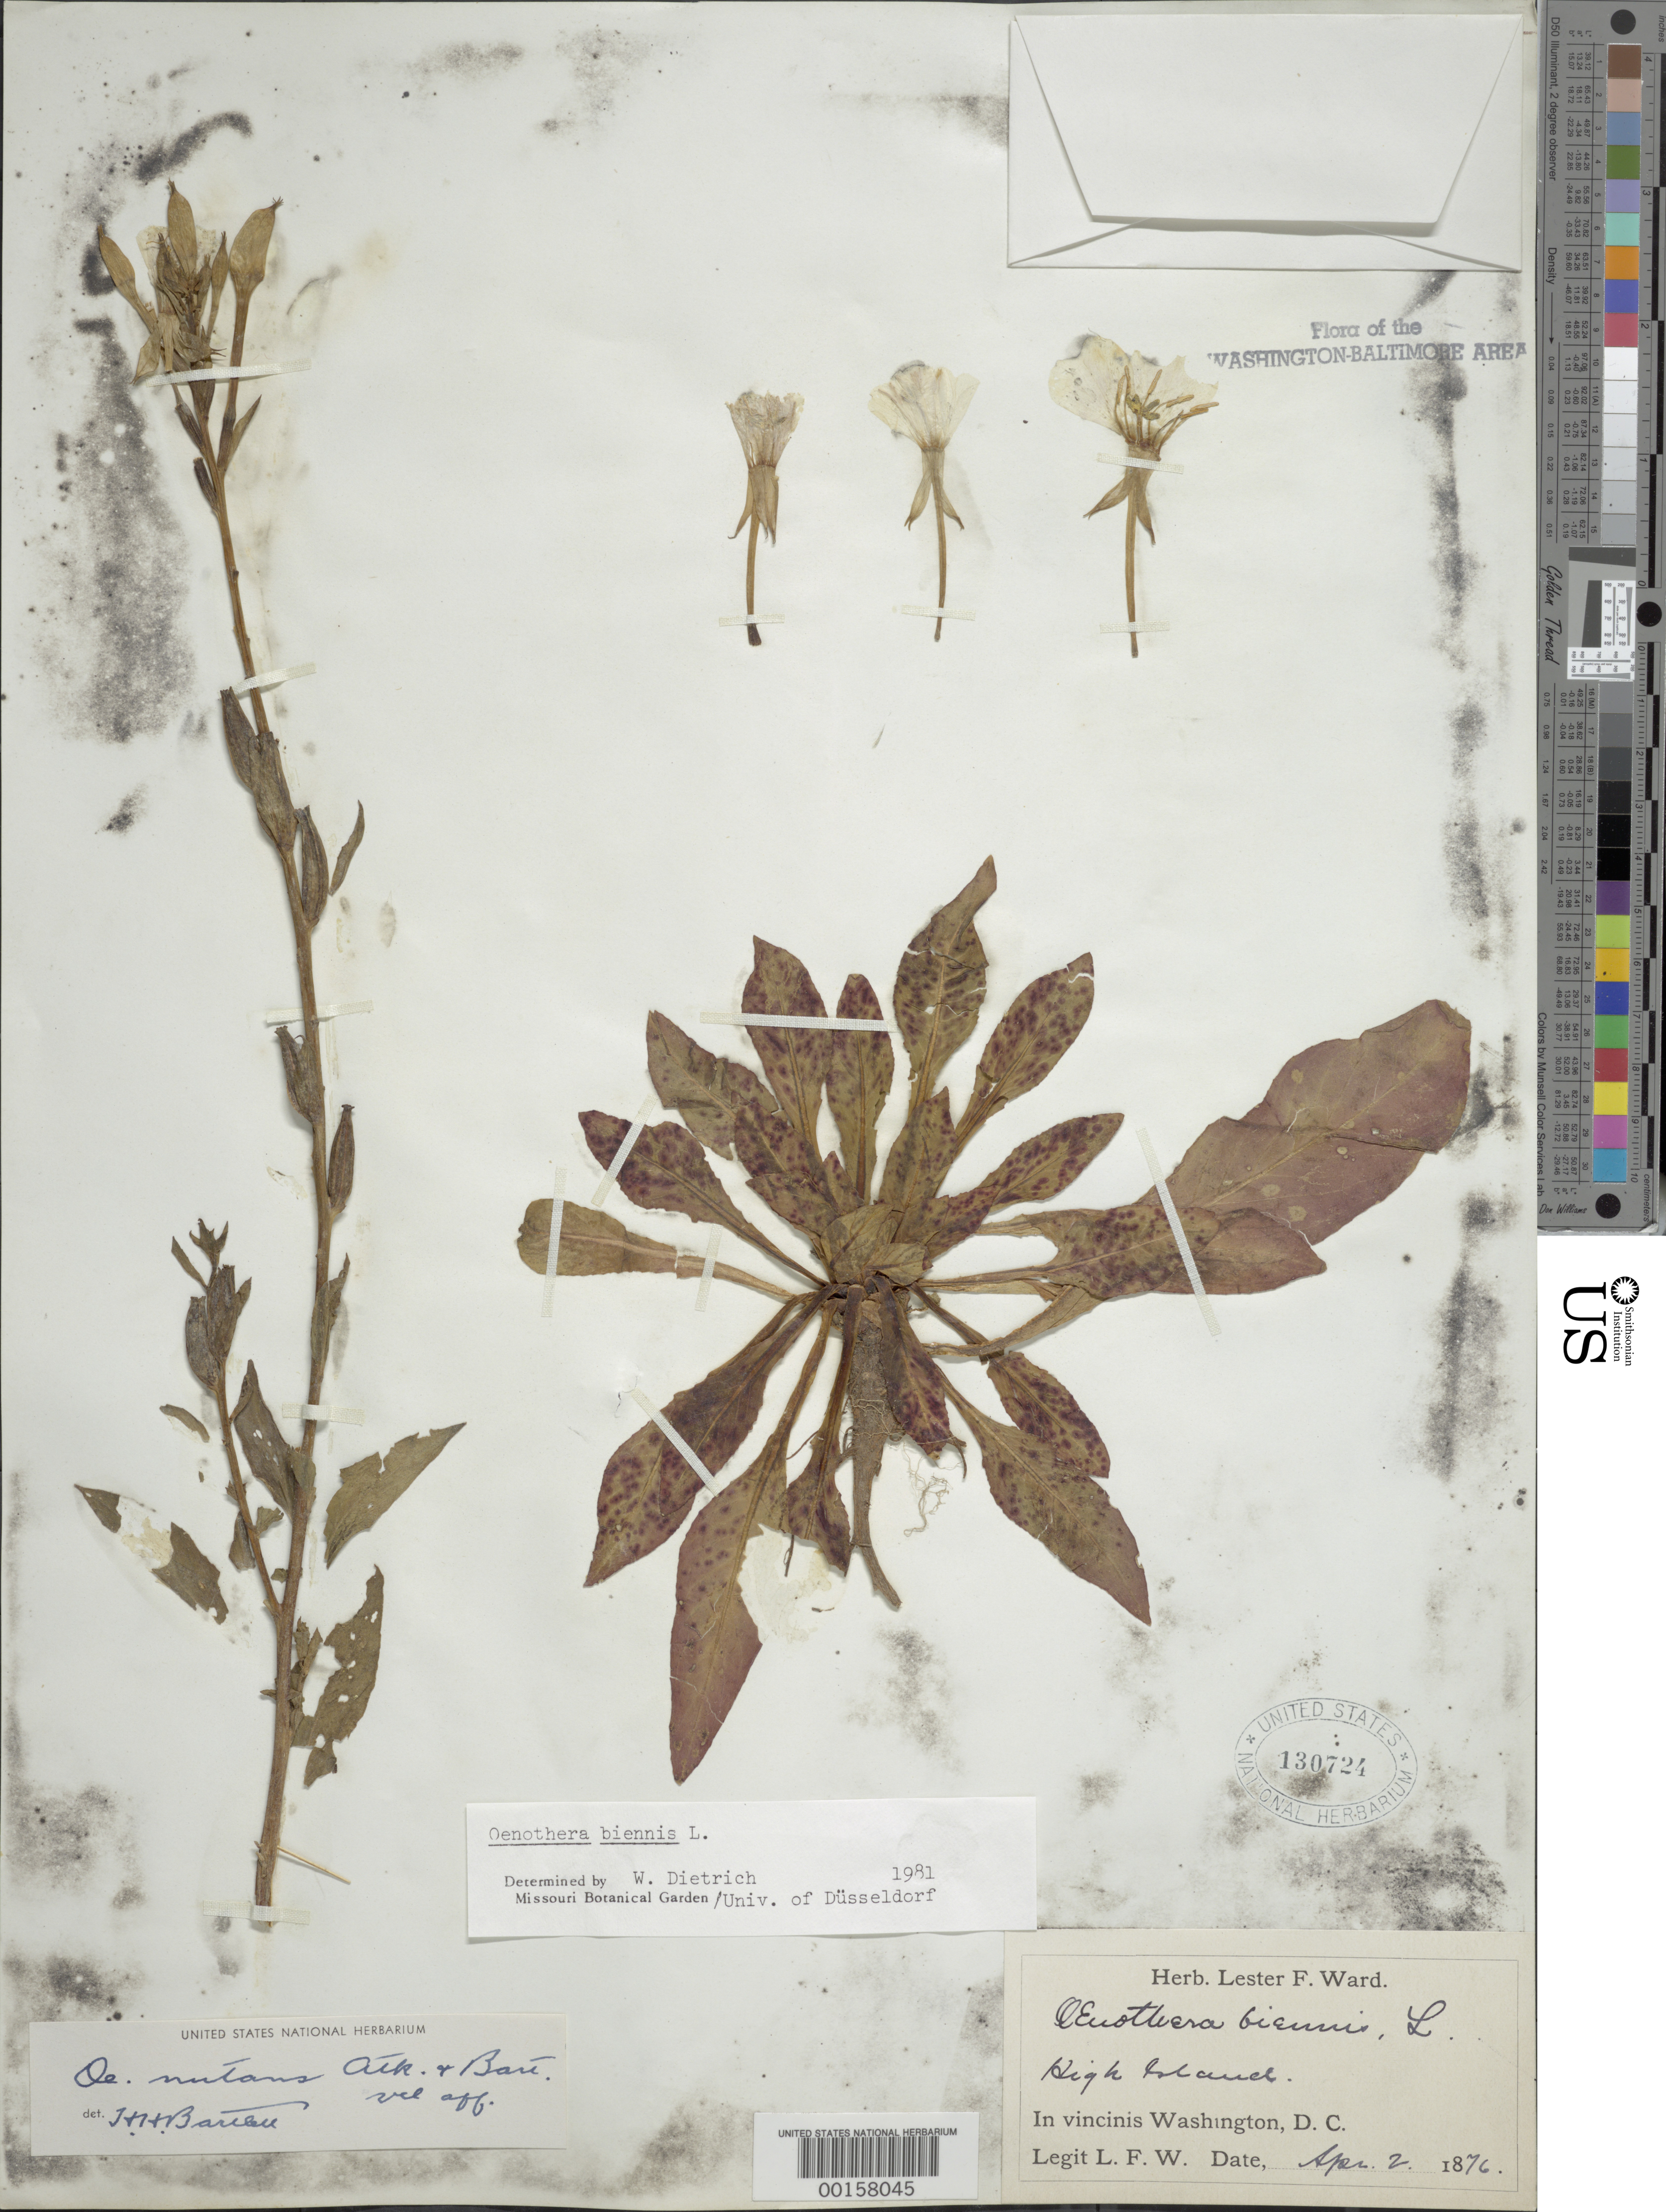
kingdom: Plantae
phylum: Tracheophyta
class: Magnoliopsida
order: Myrtales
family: Onagraceae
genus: Oenothera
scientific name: Oenothera biennis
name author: L.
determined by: Dietrich, W.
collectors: L. F. Ward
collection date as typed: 02 Apr 1876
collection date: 1876-04-02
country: United States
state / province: Maryland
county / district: Montgomery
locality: High Island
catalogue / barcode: US 130724